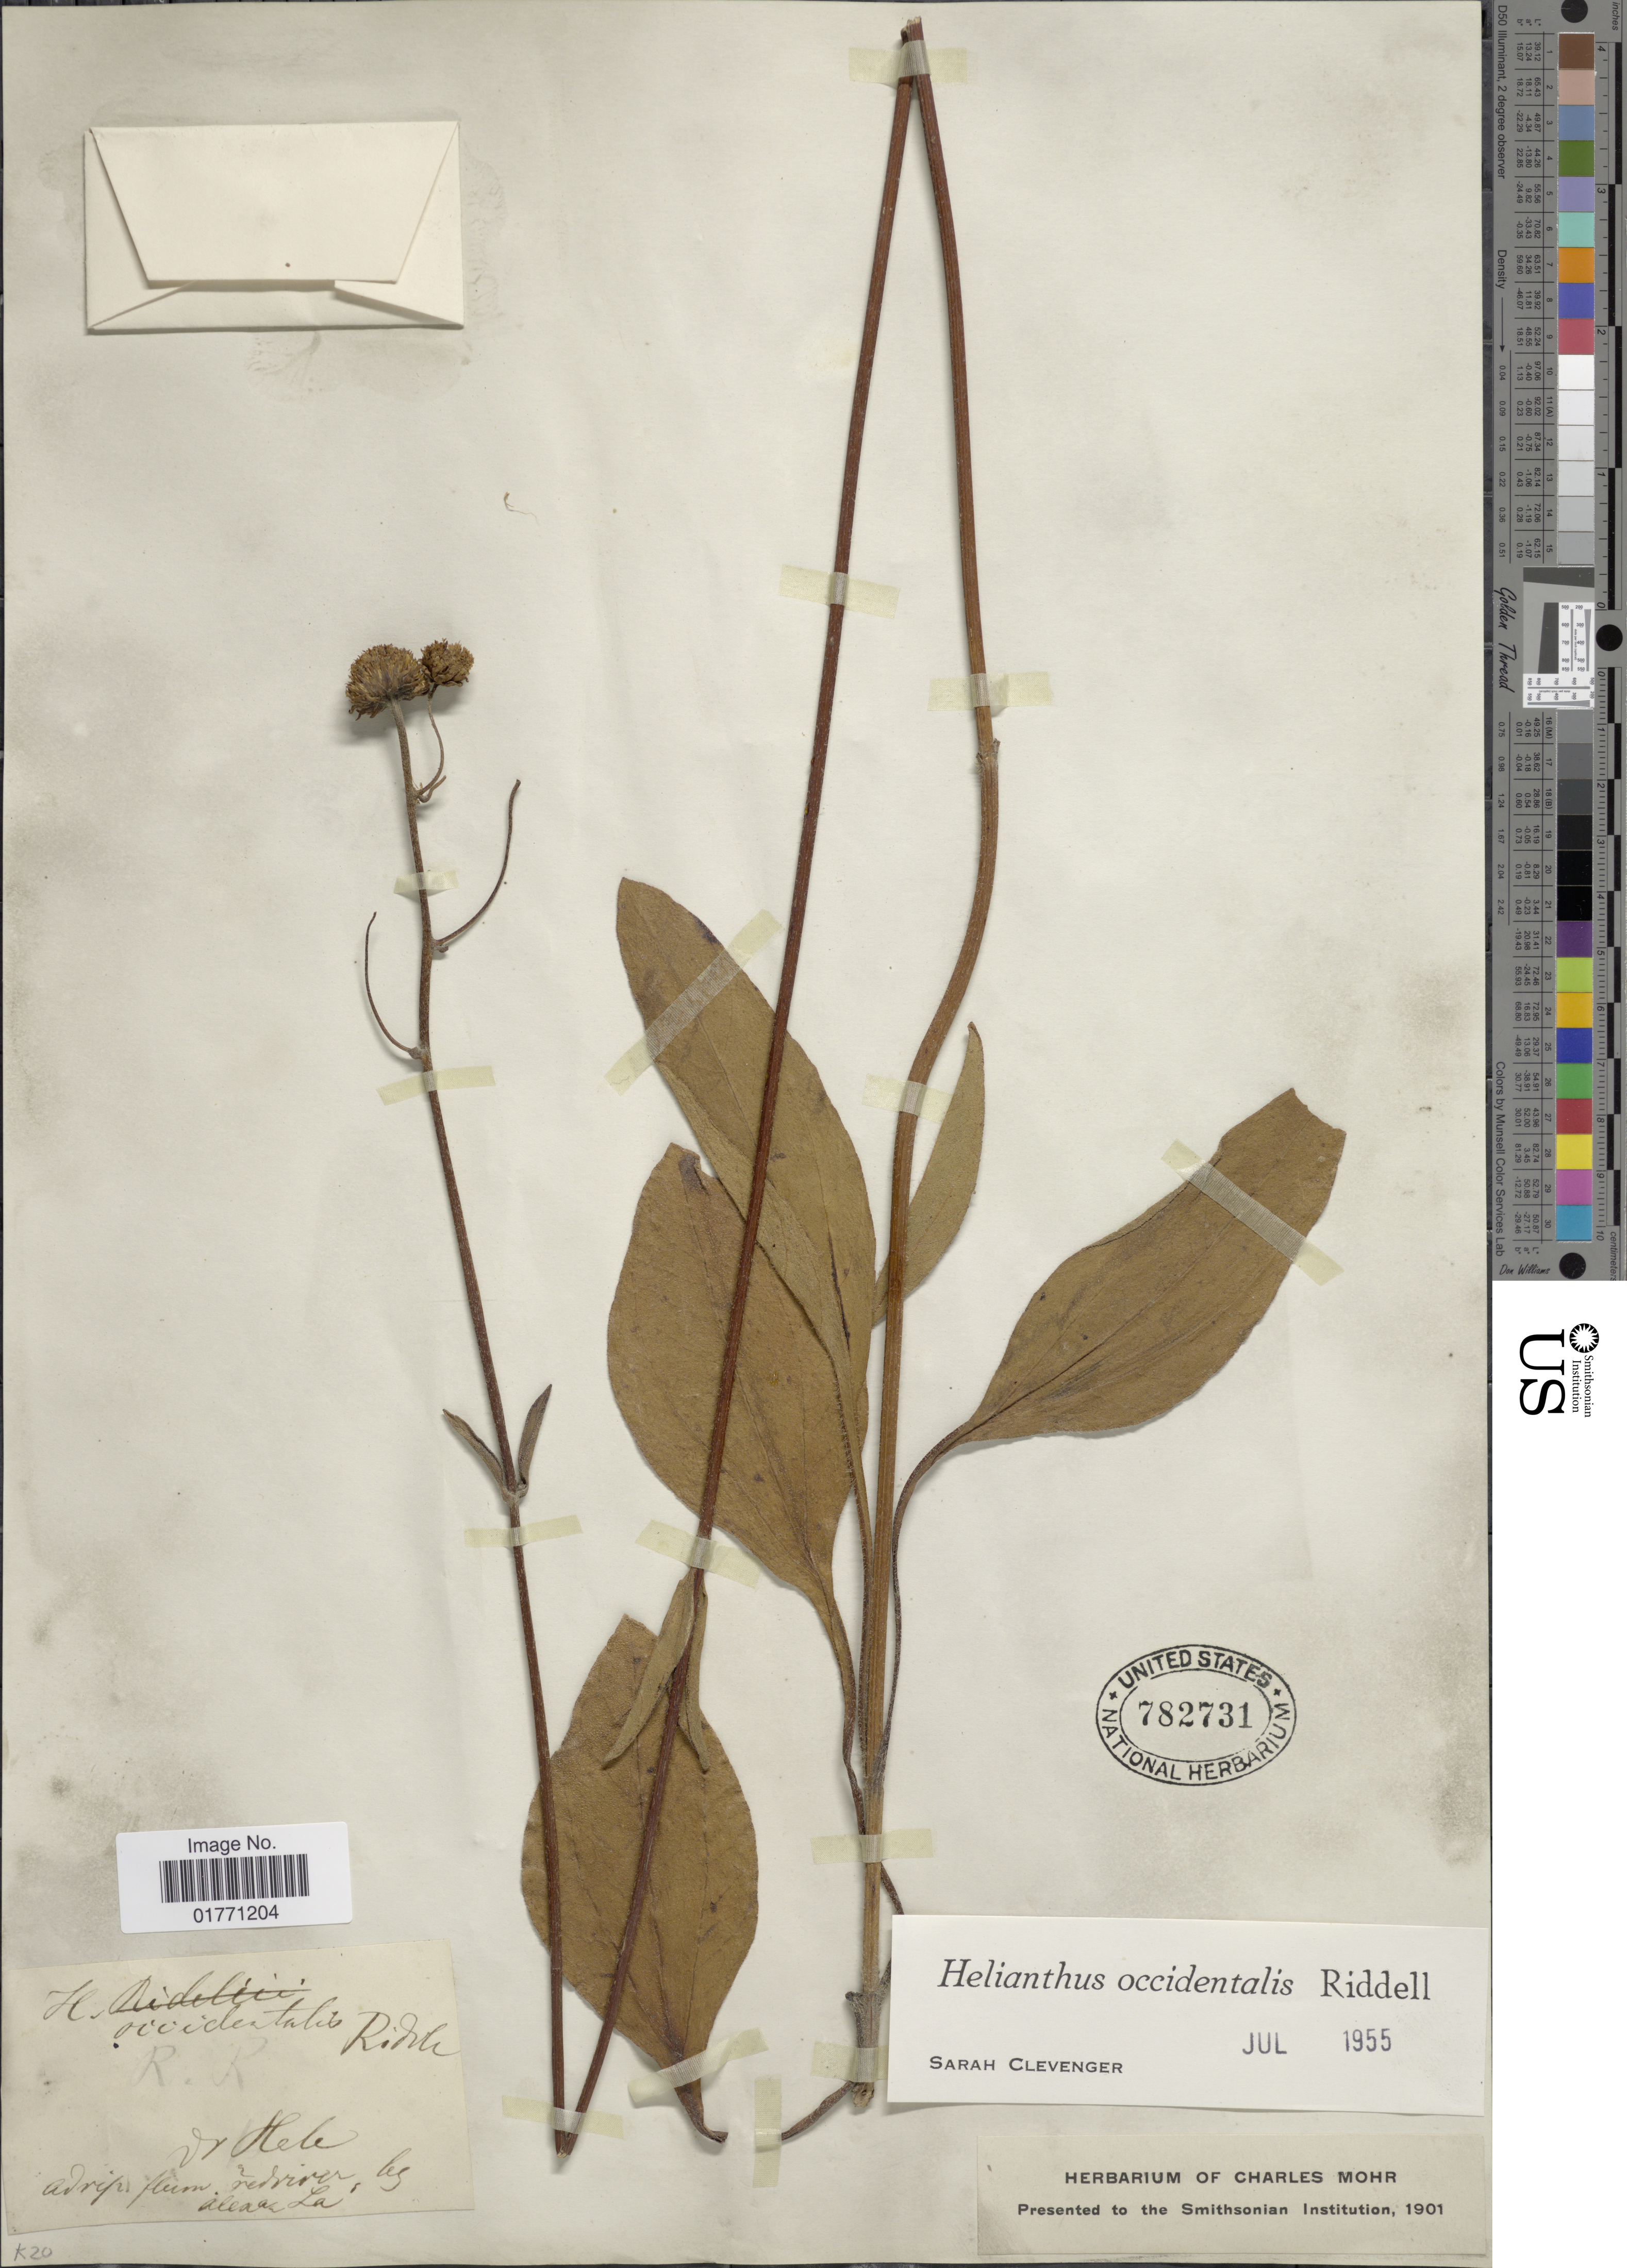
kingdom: Plantae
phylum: Tracheophyta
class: Magnoliopsida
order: Asterales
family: Asteraceae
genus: Helianthus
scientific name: Helianthus occidentalis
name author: Riddell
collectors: J. Hale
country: United States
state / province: Louisiana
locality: Ad rip. flum. Red River, Alexan. La.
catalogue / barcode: US 782731